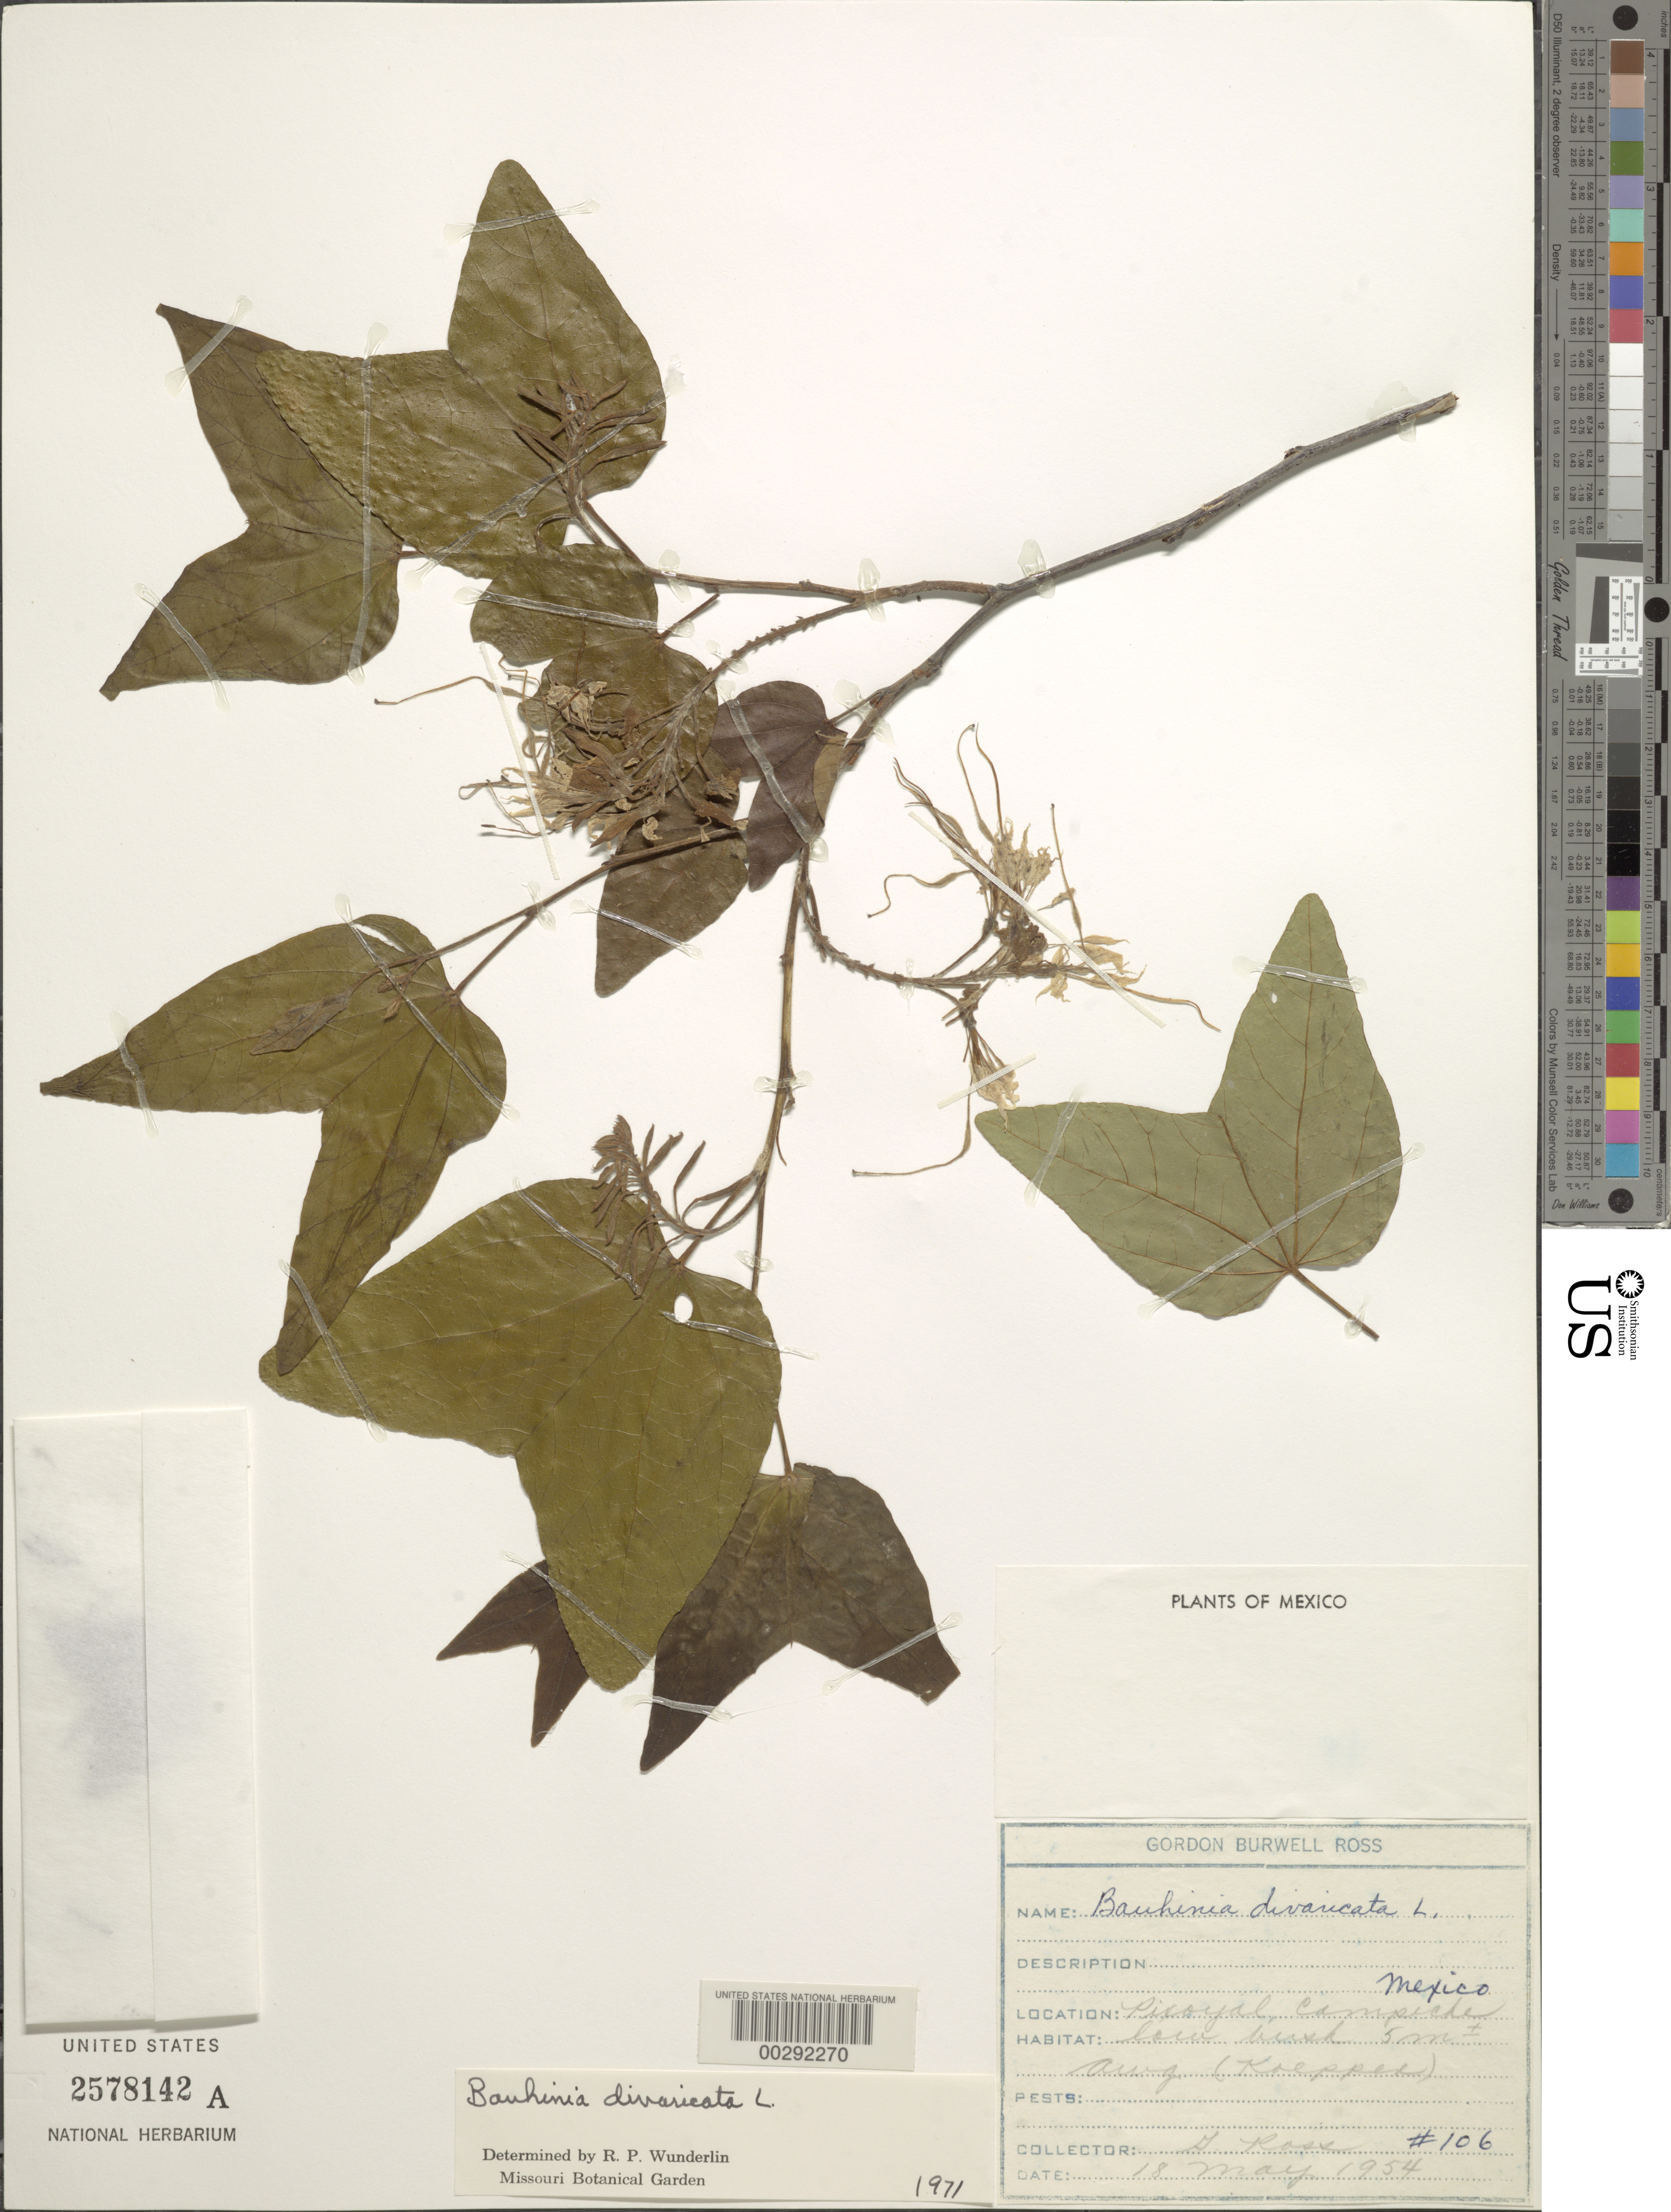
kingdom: Plantae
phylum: Tracheophyta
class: Magnoliopsida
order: Fabales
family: Fabaceae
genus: Bauhinia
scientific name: Bauhinia divaricata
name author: L.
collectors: G. B. Ross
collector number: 106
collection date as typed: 18 May 1954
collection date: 1954-05-18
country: Mexico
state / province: Campeche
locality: Pixoyal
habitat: Low bush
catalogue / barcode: US 2578142A